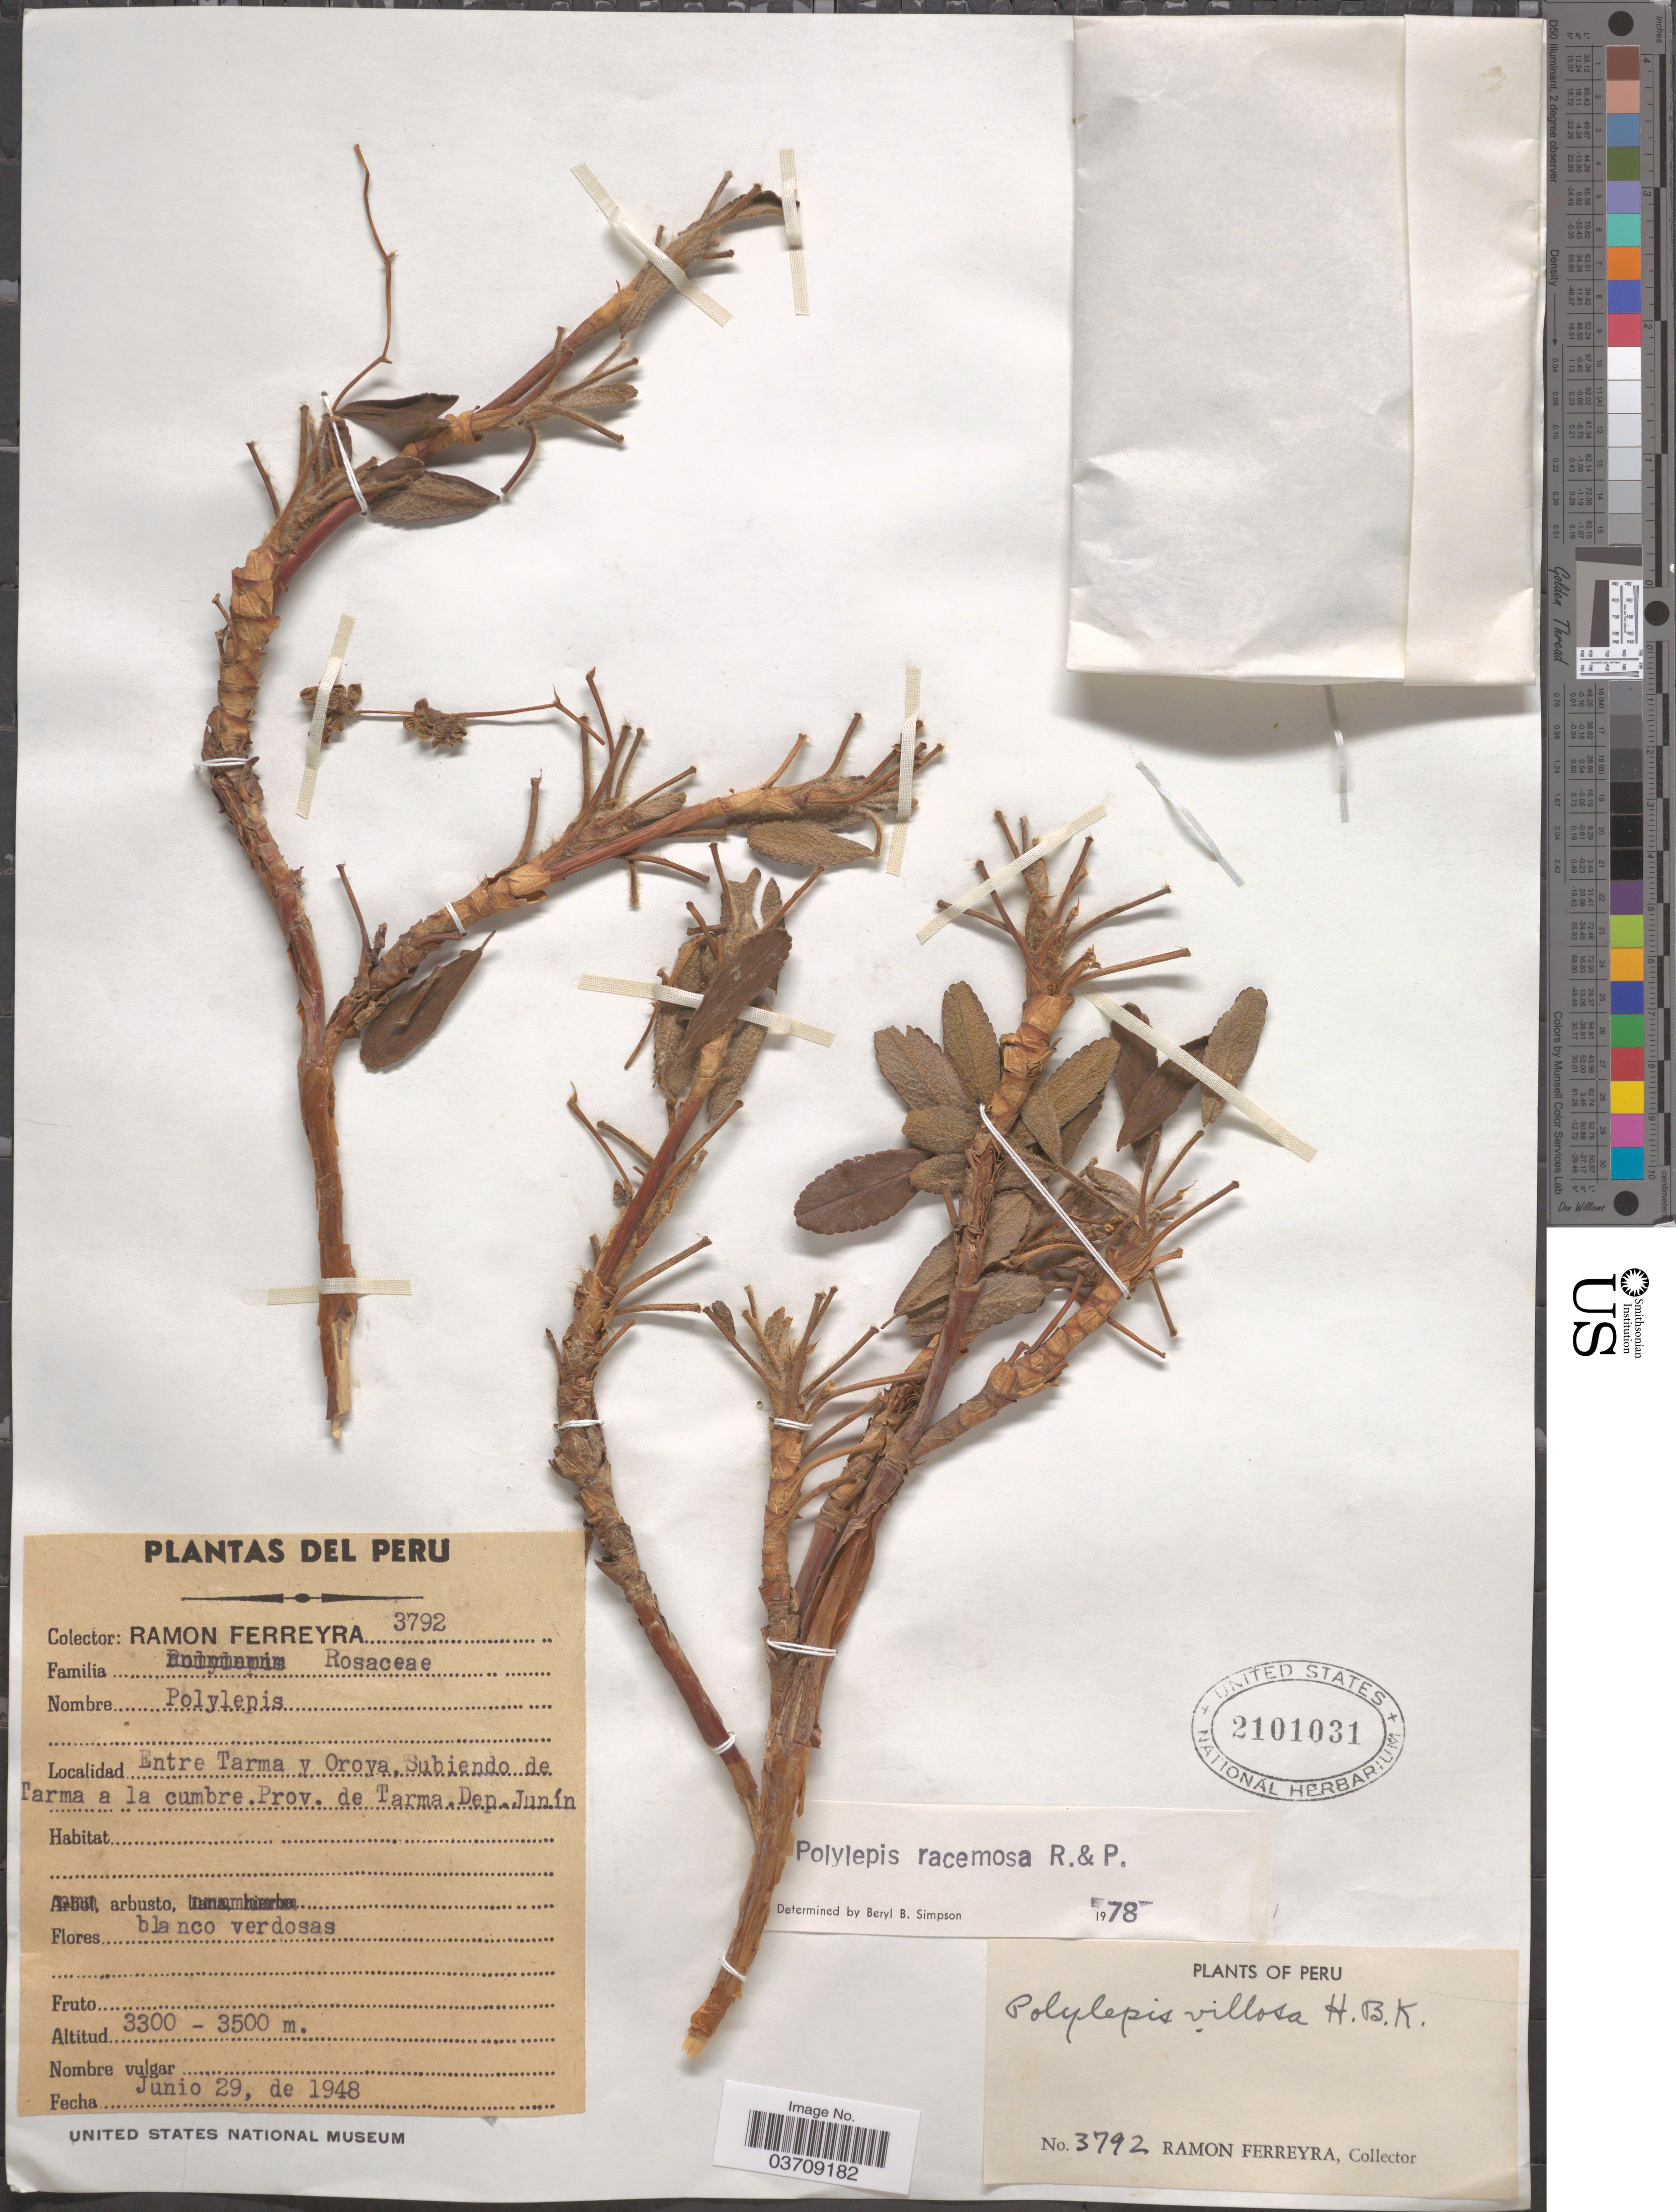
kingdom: Plantae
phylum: Tracheophyta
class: Magnoliopsida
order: Rosales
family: Rosaceae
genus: Polylepis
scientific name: Polylepis racemosa subsp. racemosa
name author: Ruiz & Pav.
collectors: R. A. Ferreyra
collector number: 3792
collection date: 1948-06-29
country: Peru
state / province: Junín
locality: Entre Tarma y Oroya. Subiendo de Taram a la cumbre. Prov. de Tarma.Dep.Junín.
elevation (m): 3300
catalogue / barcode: US 2101031